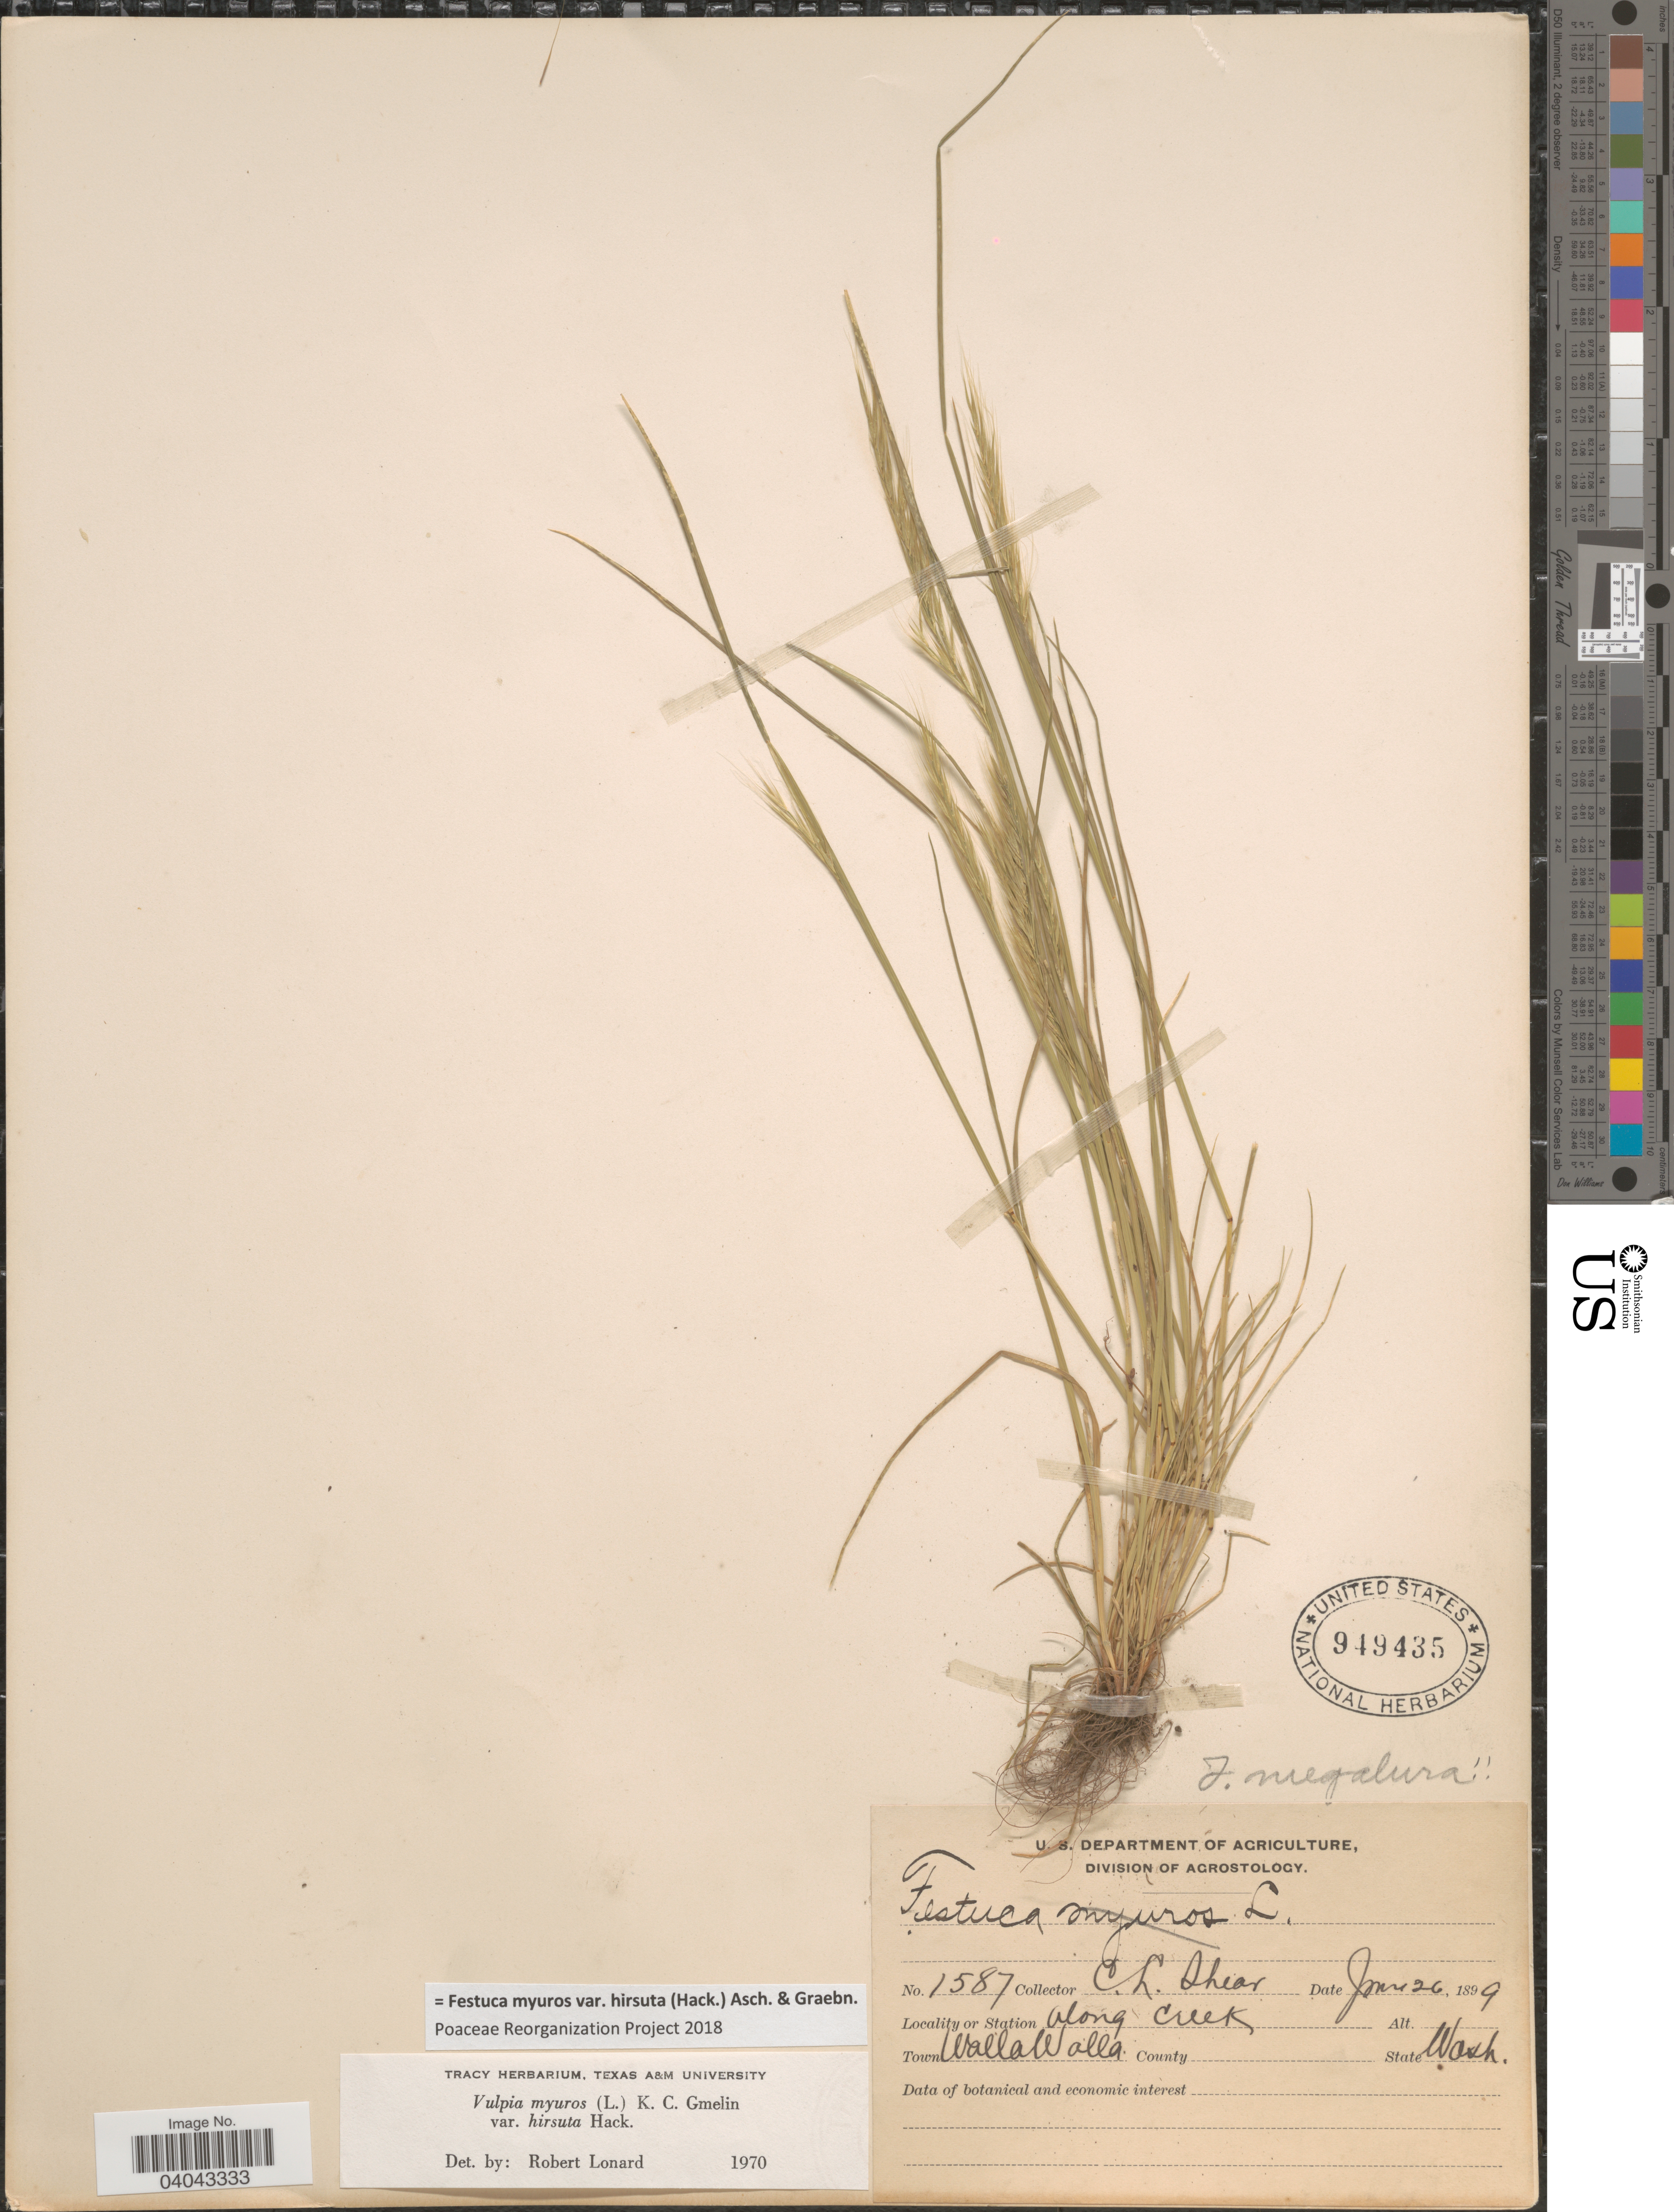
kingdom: Plantae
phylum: Tracheophyta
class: Liliopsida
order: Poales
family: Poaceae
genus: Festuca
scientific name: Festuca myuros var. hirsuta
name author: (Hack.) Asch. & Graebn.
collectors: C. L. Shear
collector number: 1587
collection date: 1889-06-26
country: United States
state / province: Washington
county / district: Walla Walla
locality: Station along creek. Town Walla Walla.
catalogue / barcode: US 949435